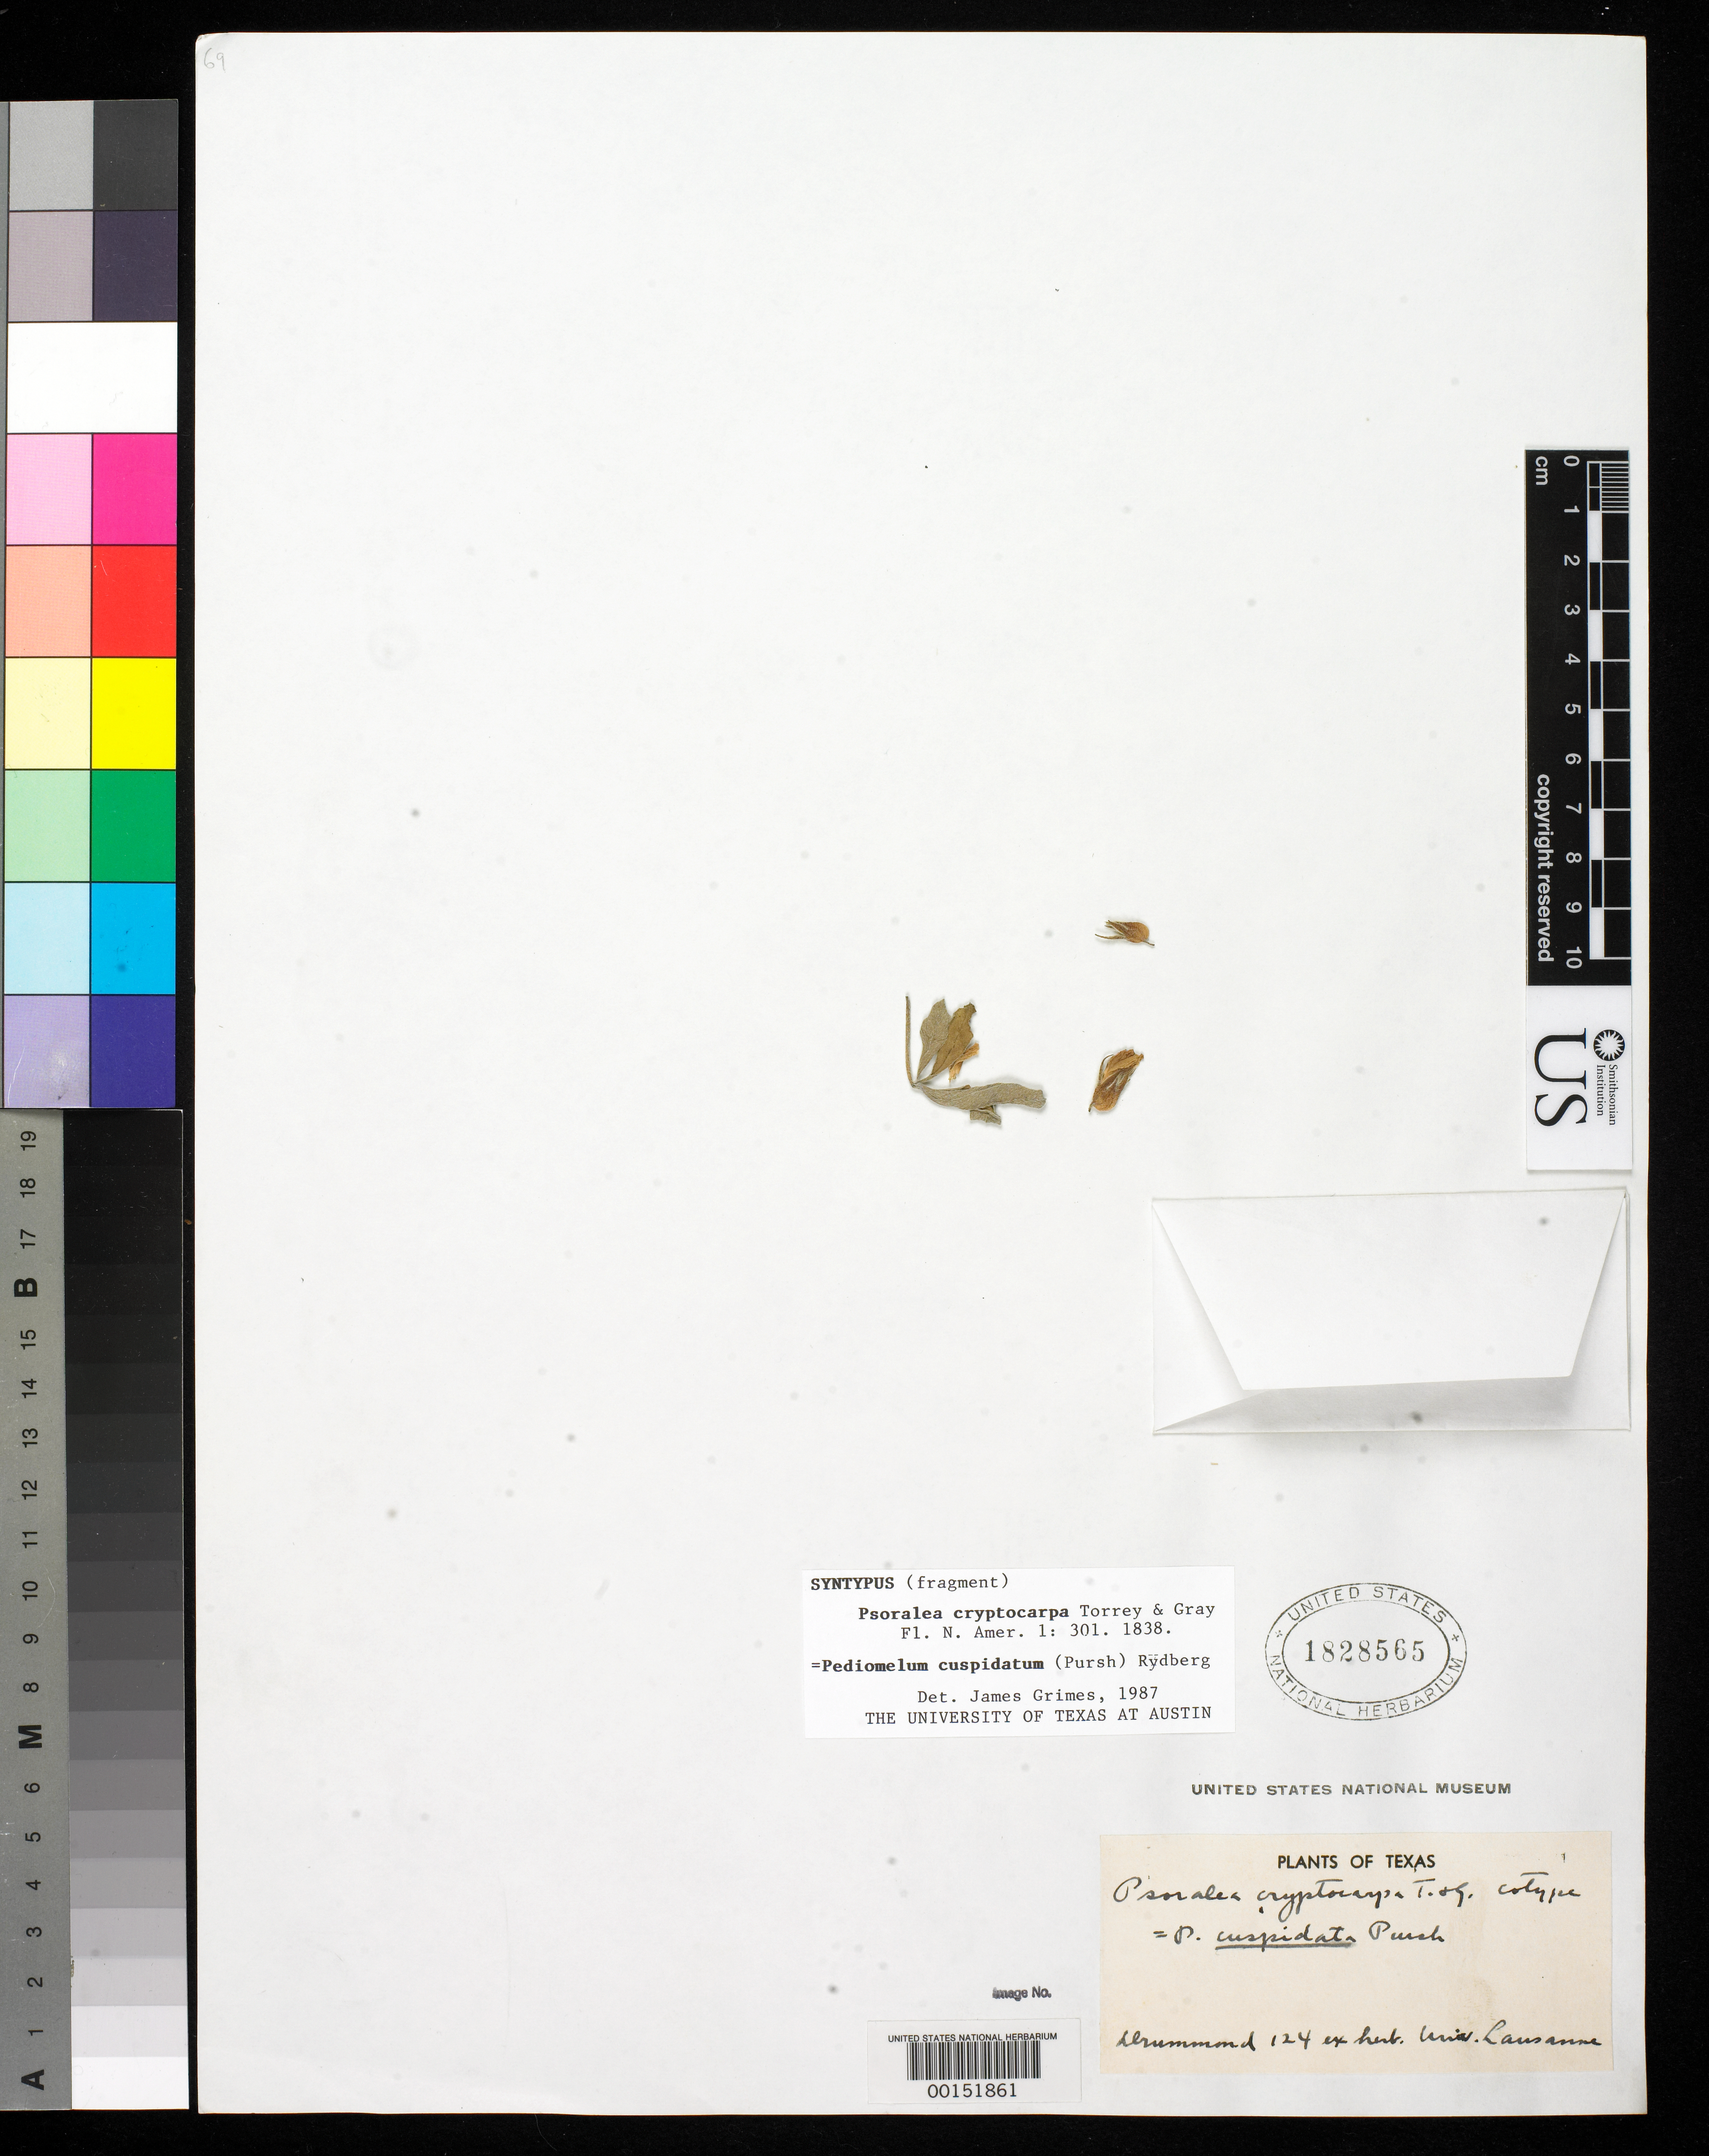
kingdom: Plantae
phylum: Tracheophyta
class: Magnoliopsida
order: Fabales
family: Fabaceae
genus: Psoralea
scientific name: Psoralea cryptocarpa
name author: Torr. & A. Gray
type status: Isosyntype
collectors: T. Drummond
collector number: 124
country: United States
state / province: Texas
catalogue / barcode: US 1828565